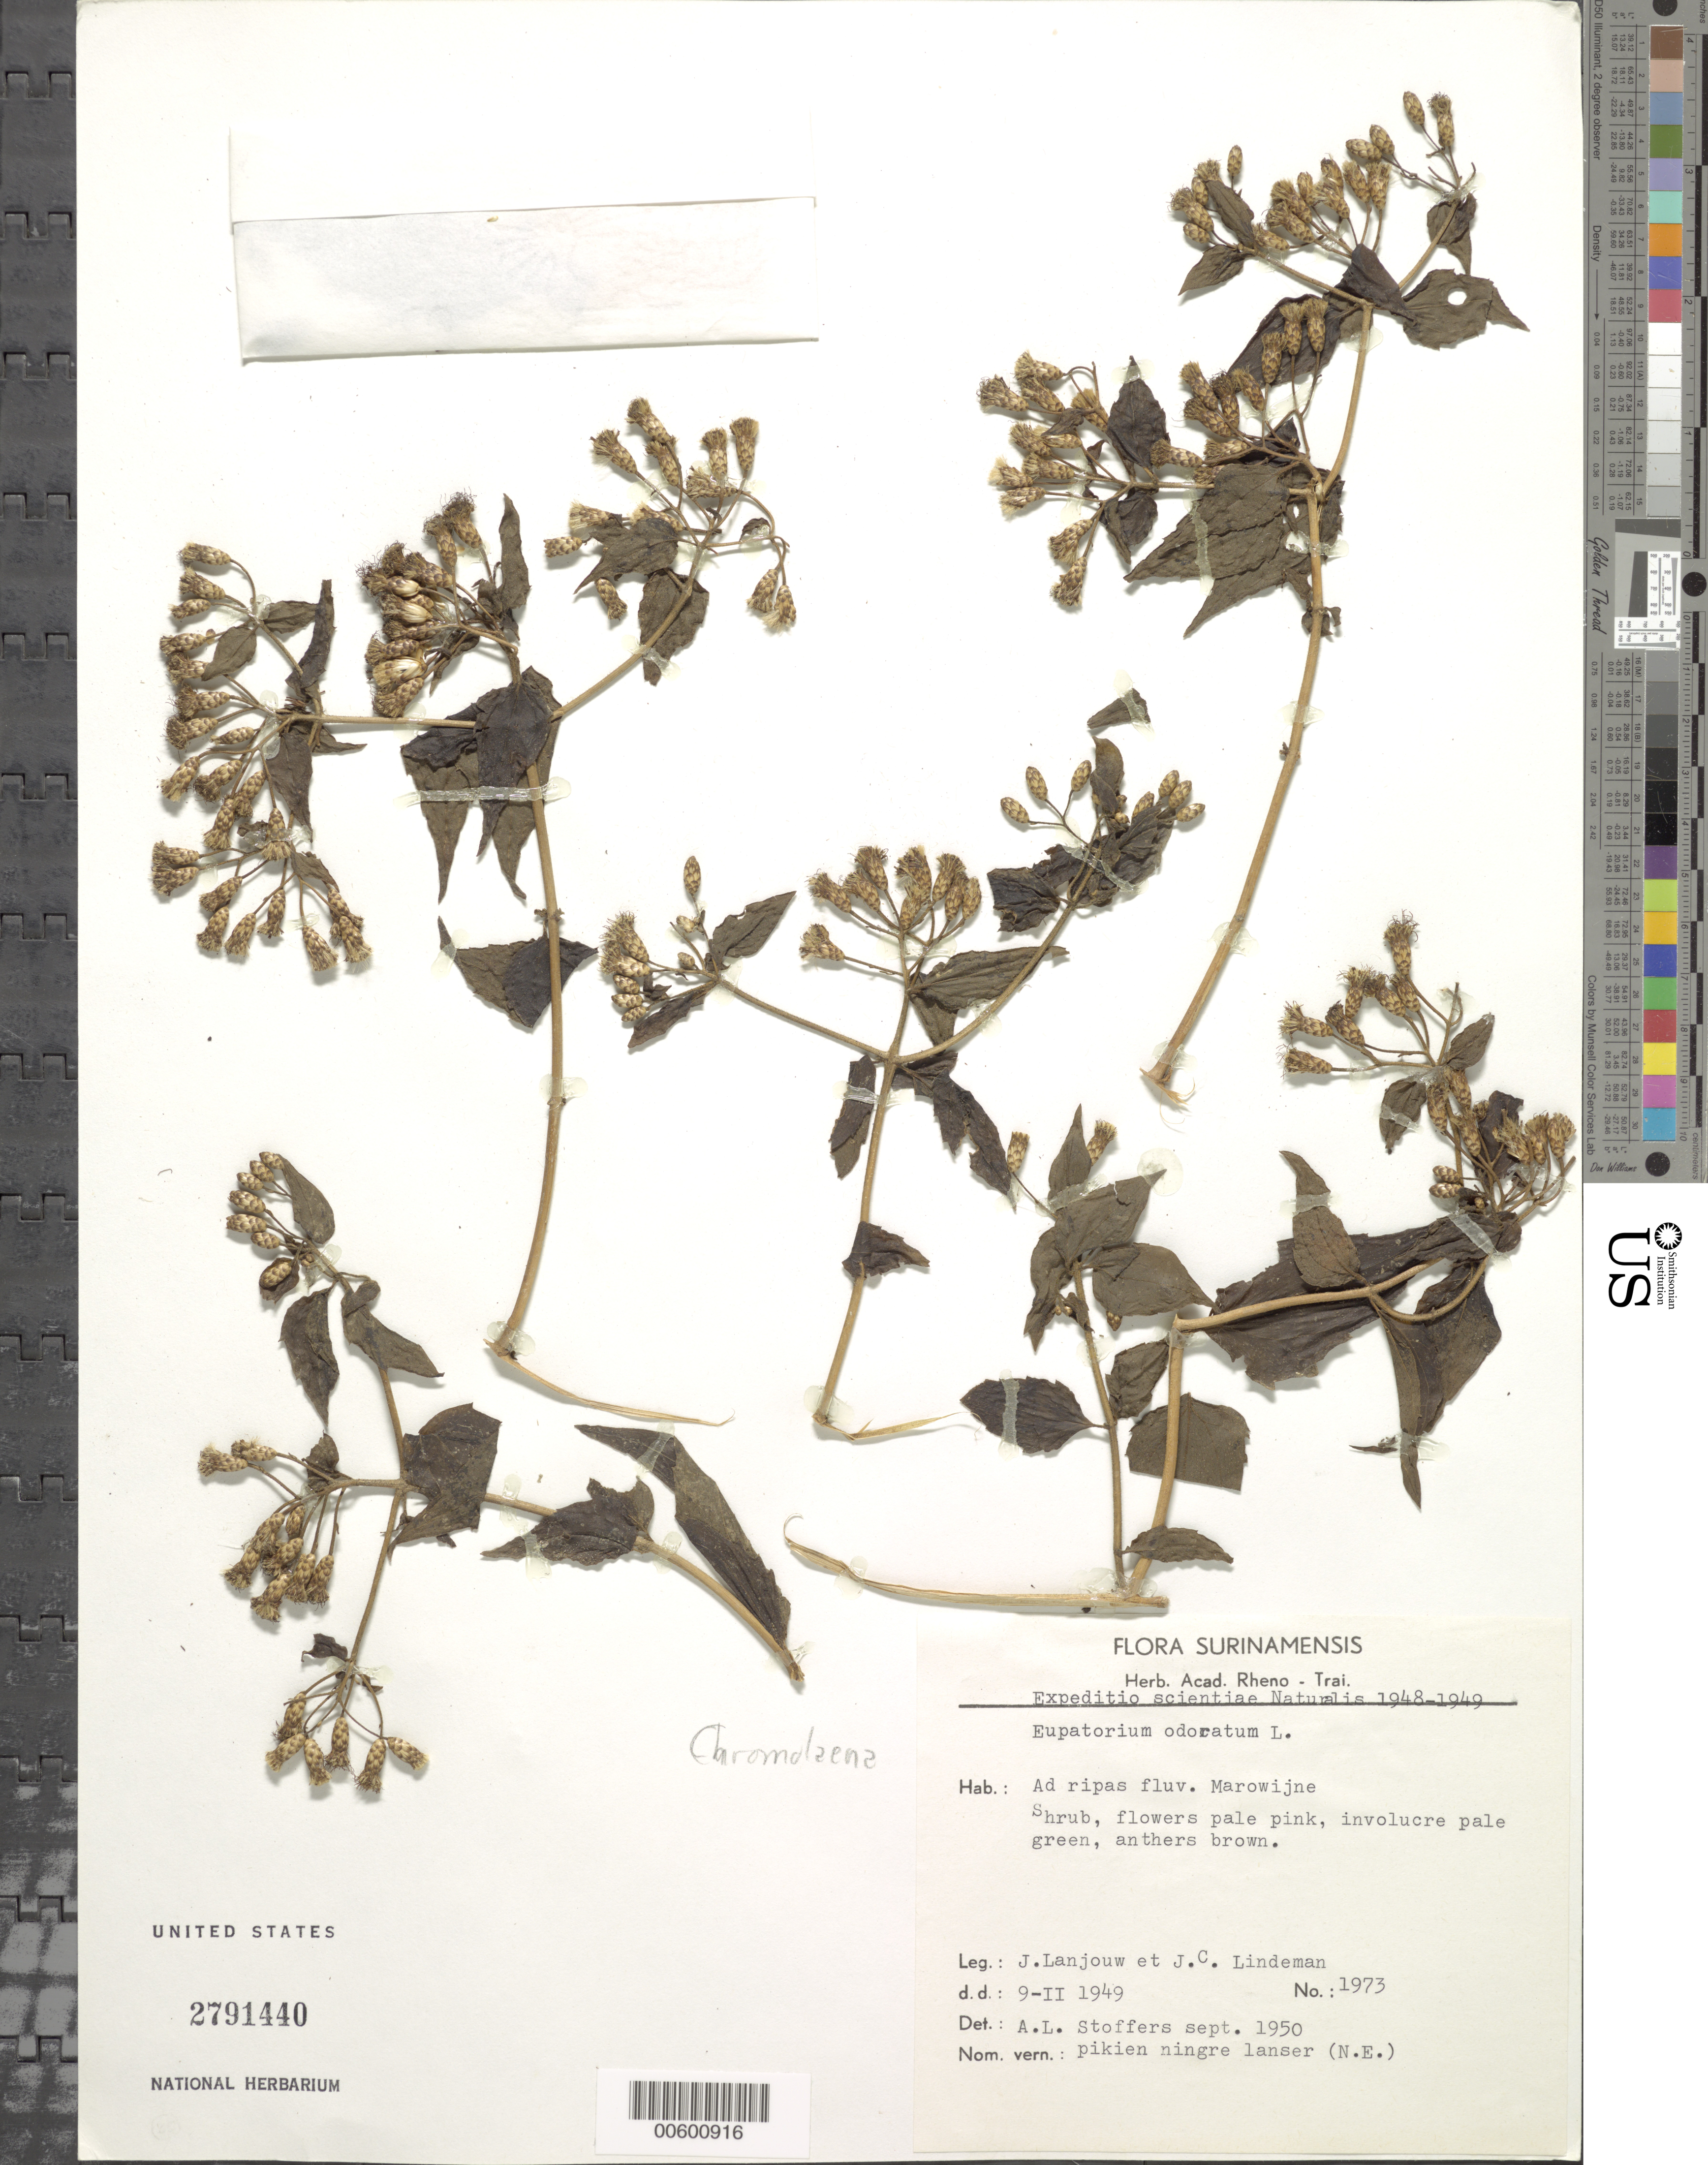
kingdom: Plantae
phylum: Tracheophyta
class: Magnoliopsida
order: Asterales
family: Asteraceae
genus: Chromolaena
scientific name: Chromolaena odorata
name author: (L.) R.M. King & H. Rob.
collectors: J. Lanjouw & J. C. Lindeman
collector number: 1973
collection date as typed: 9-Feb-49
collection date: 1949-02-09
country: Suriname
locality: Marowijne R.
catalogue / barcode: US 2791440